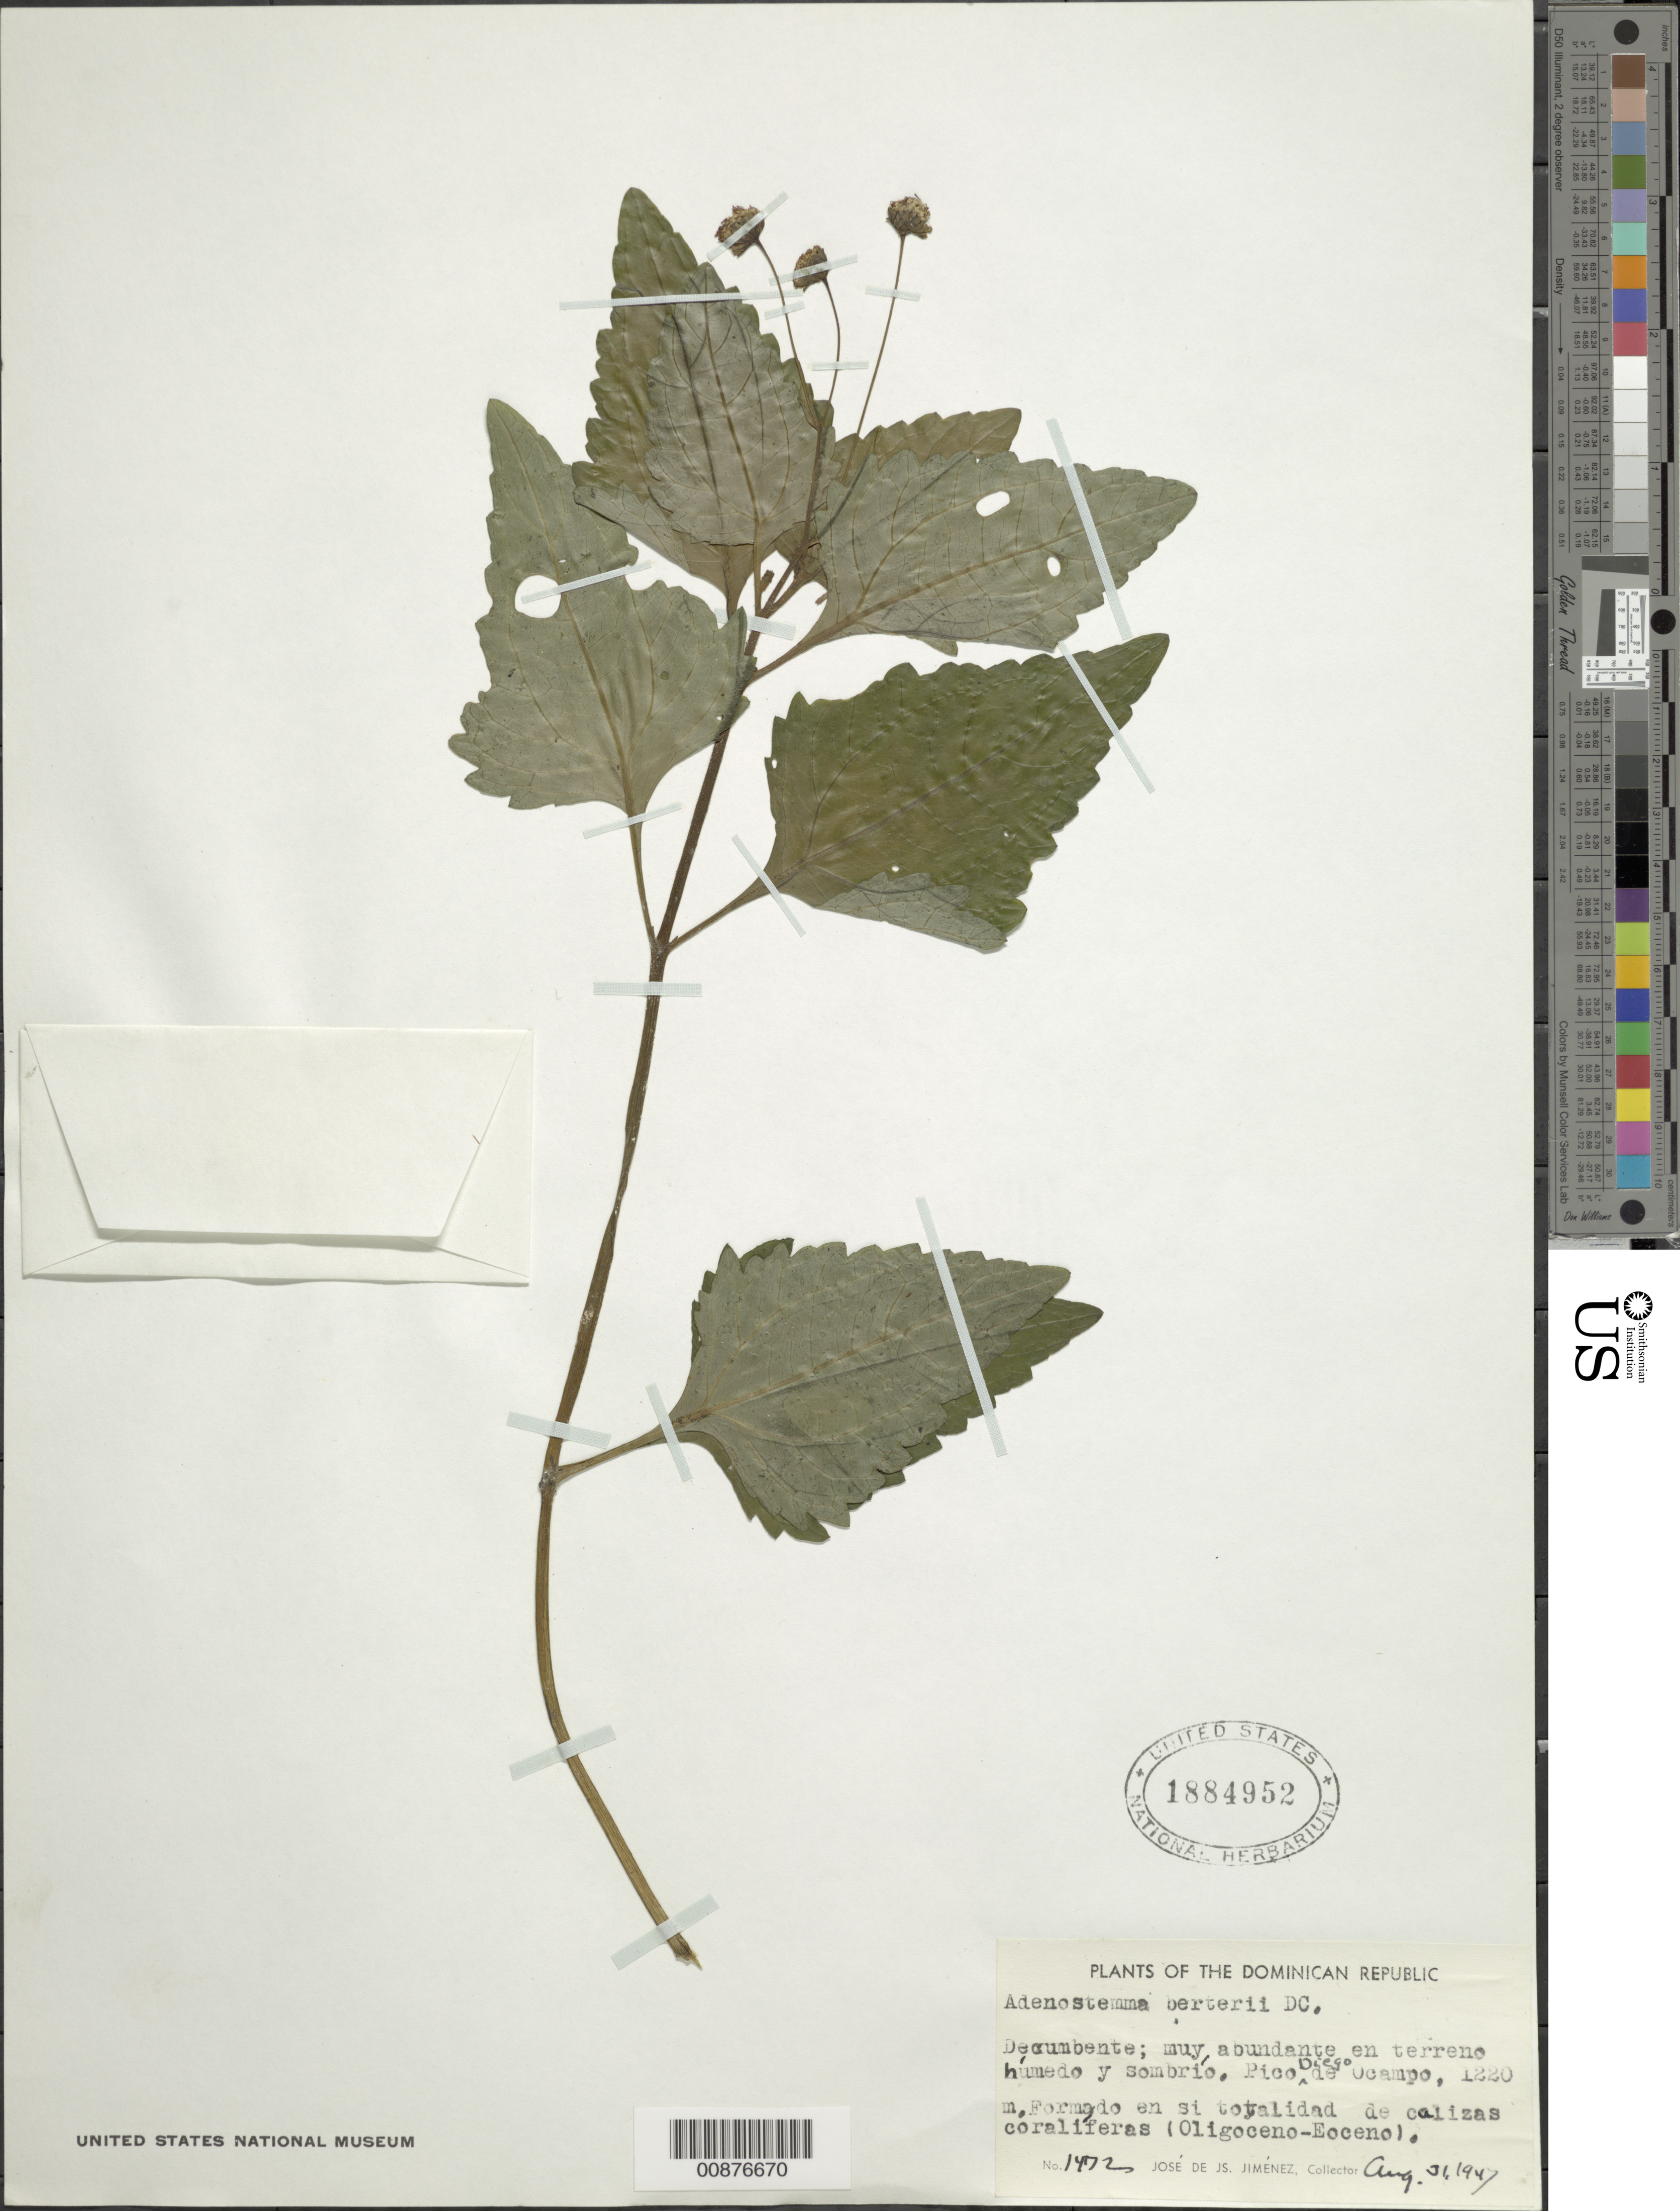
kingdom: Plantae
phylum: Tracheophyta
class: Magnoliopsida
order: Asterales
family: Asteraceae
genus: Adenostemma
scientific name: Adenostemma berteroi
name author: DC.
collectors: J. J. Jiménez Almonte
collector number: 1472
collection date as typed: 31 Aug 1947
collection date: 1947-08-31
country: Dominican Republic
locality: Pico Diego de Ocampo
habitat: En terreno húmedo y sombrió, formado en totalidad de calizas coraliferas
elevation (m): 1220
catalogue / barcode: US 1884952